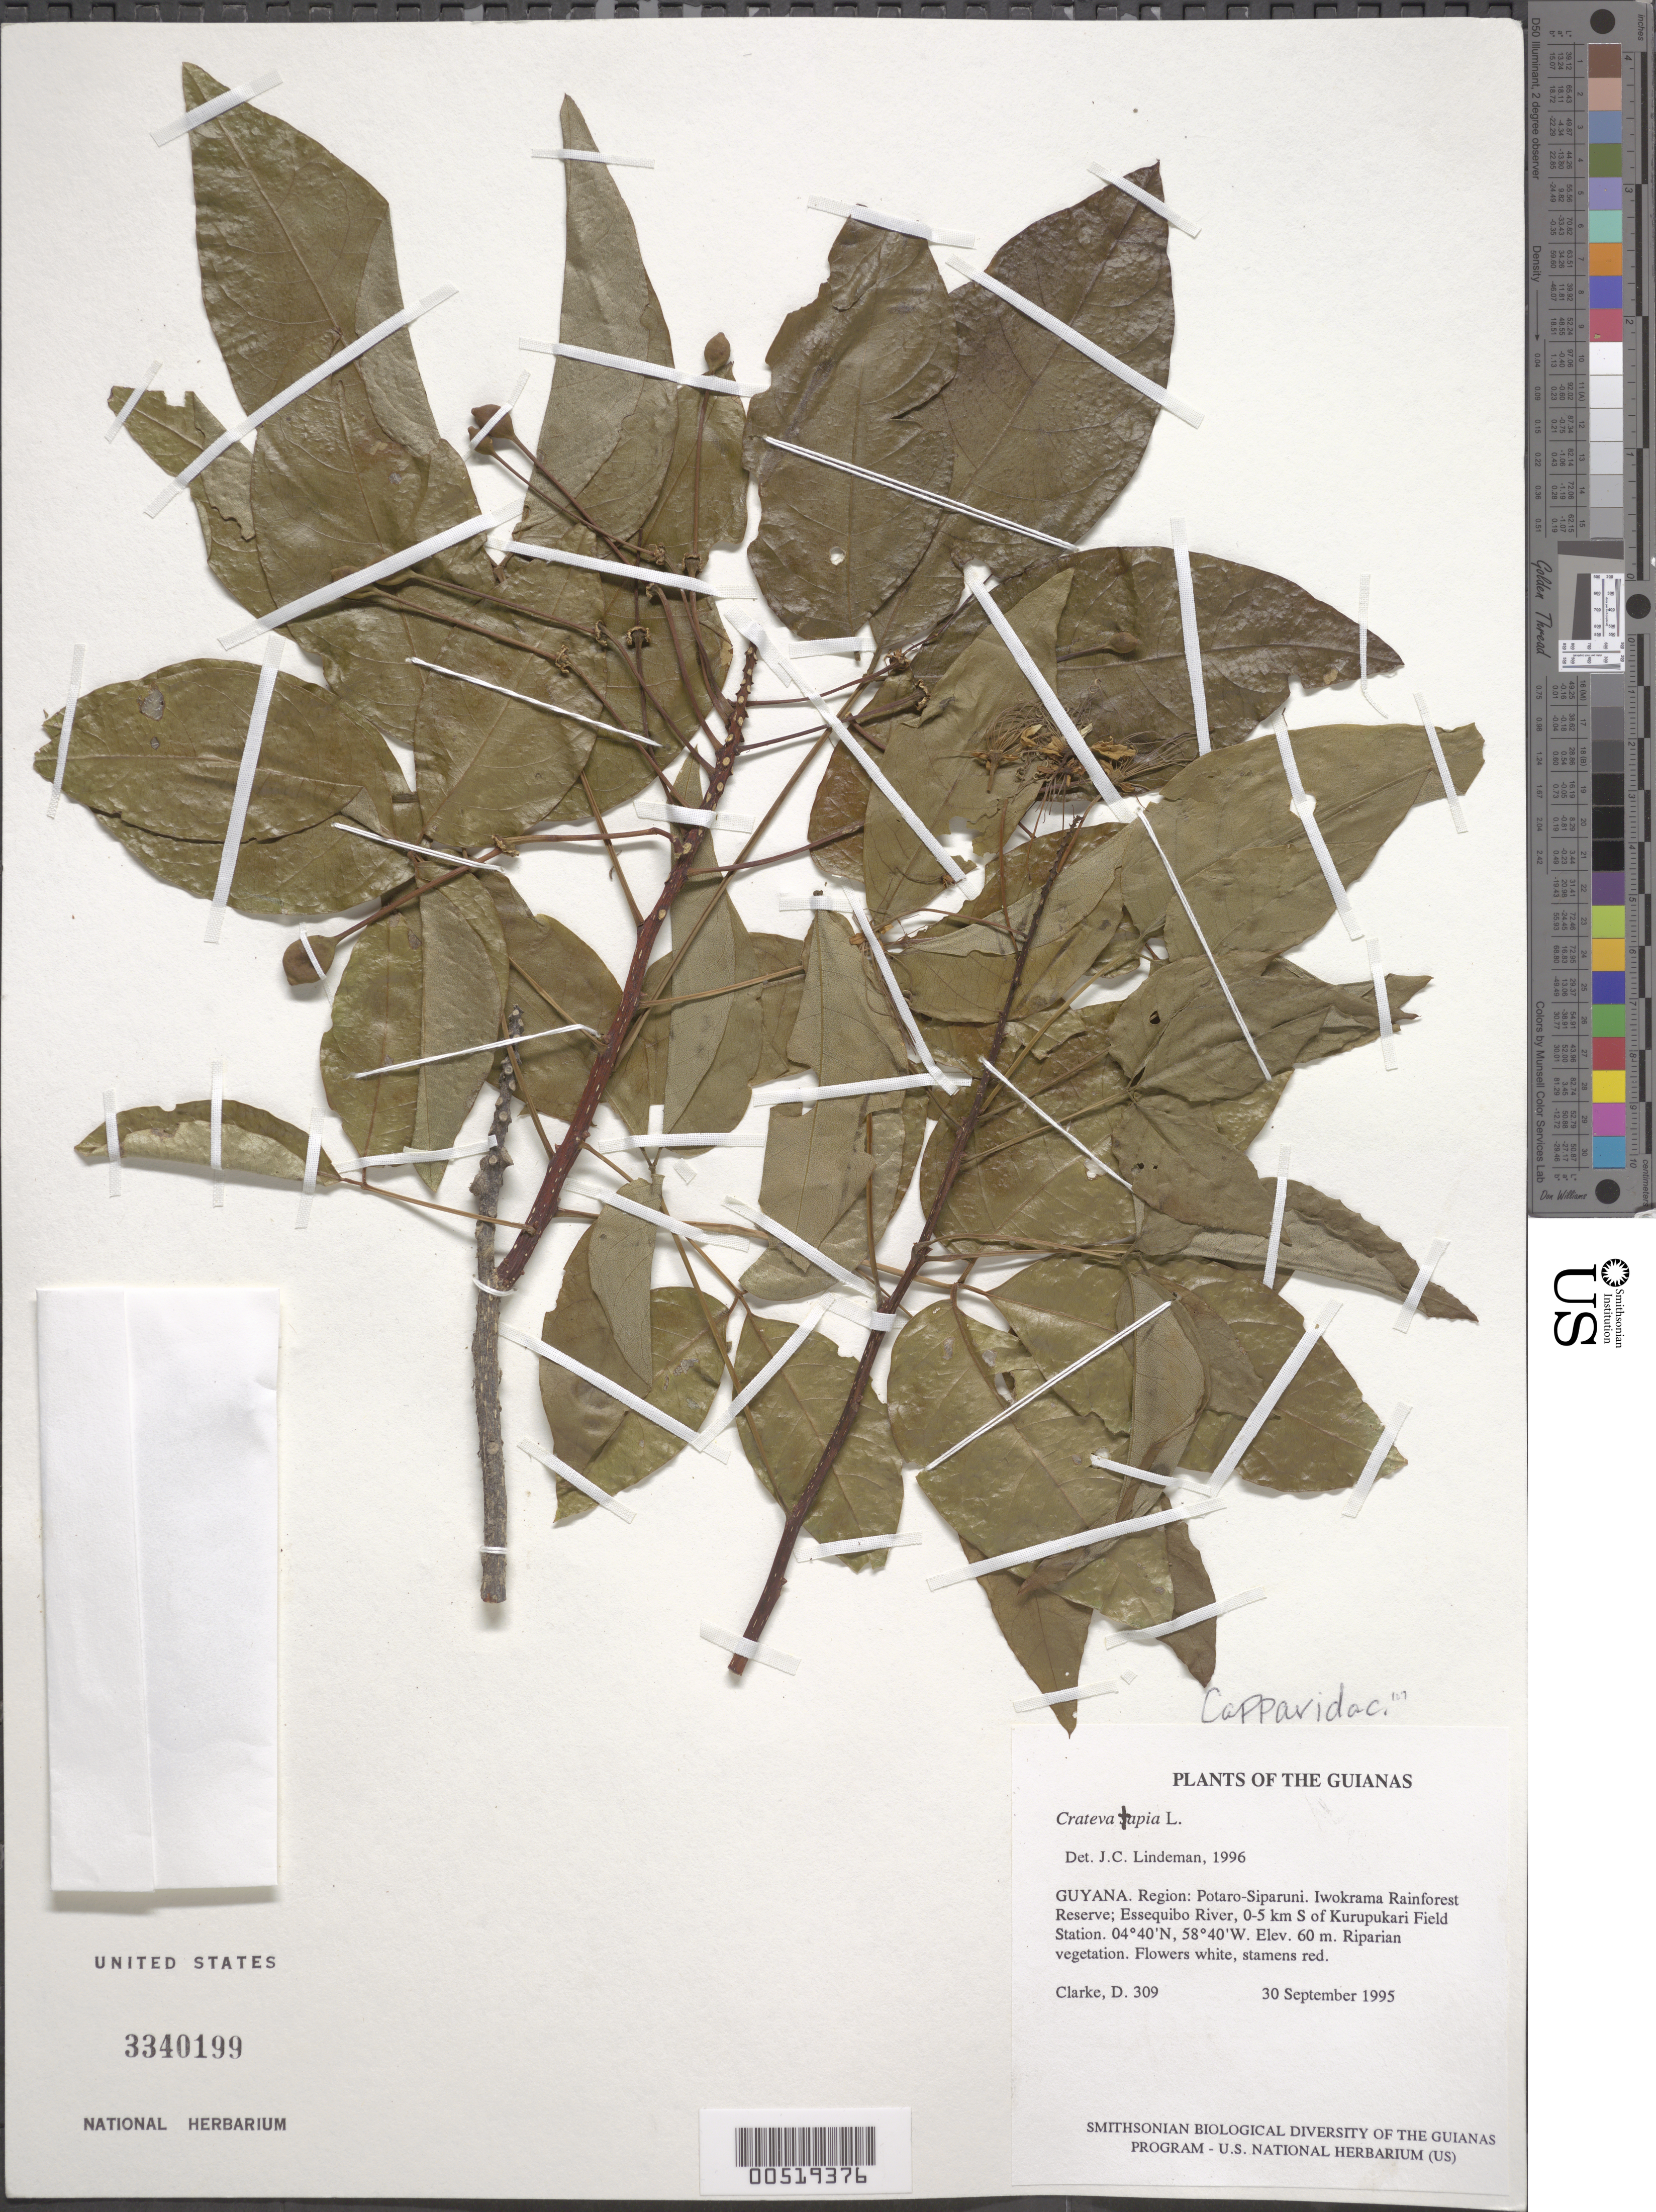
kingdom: Plantae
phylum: Tracheophyta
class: Magnoliopsida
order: Brassicales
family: Capparaceae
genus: Crateva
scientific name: Crateva tapia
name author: L.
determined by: Lindeman, J. C.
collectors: H. D. Clarke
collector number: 309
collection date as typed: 30 September 1995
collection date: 1995-09-30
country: Guyana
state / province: Potaro-Siparuni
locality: Iwokrama Rainforest Reserve; Essequibo River, 0-5 km S of Kurupukari Field Station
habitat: Riparian vegetation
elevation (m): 60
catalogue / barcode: US 3340199